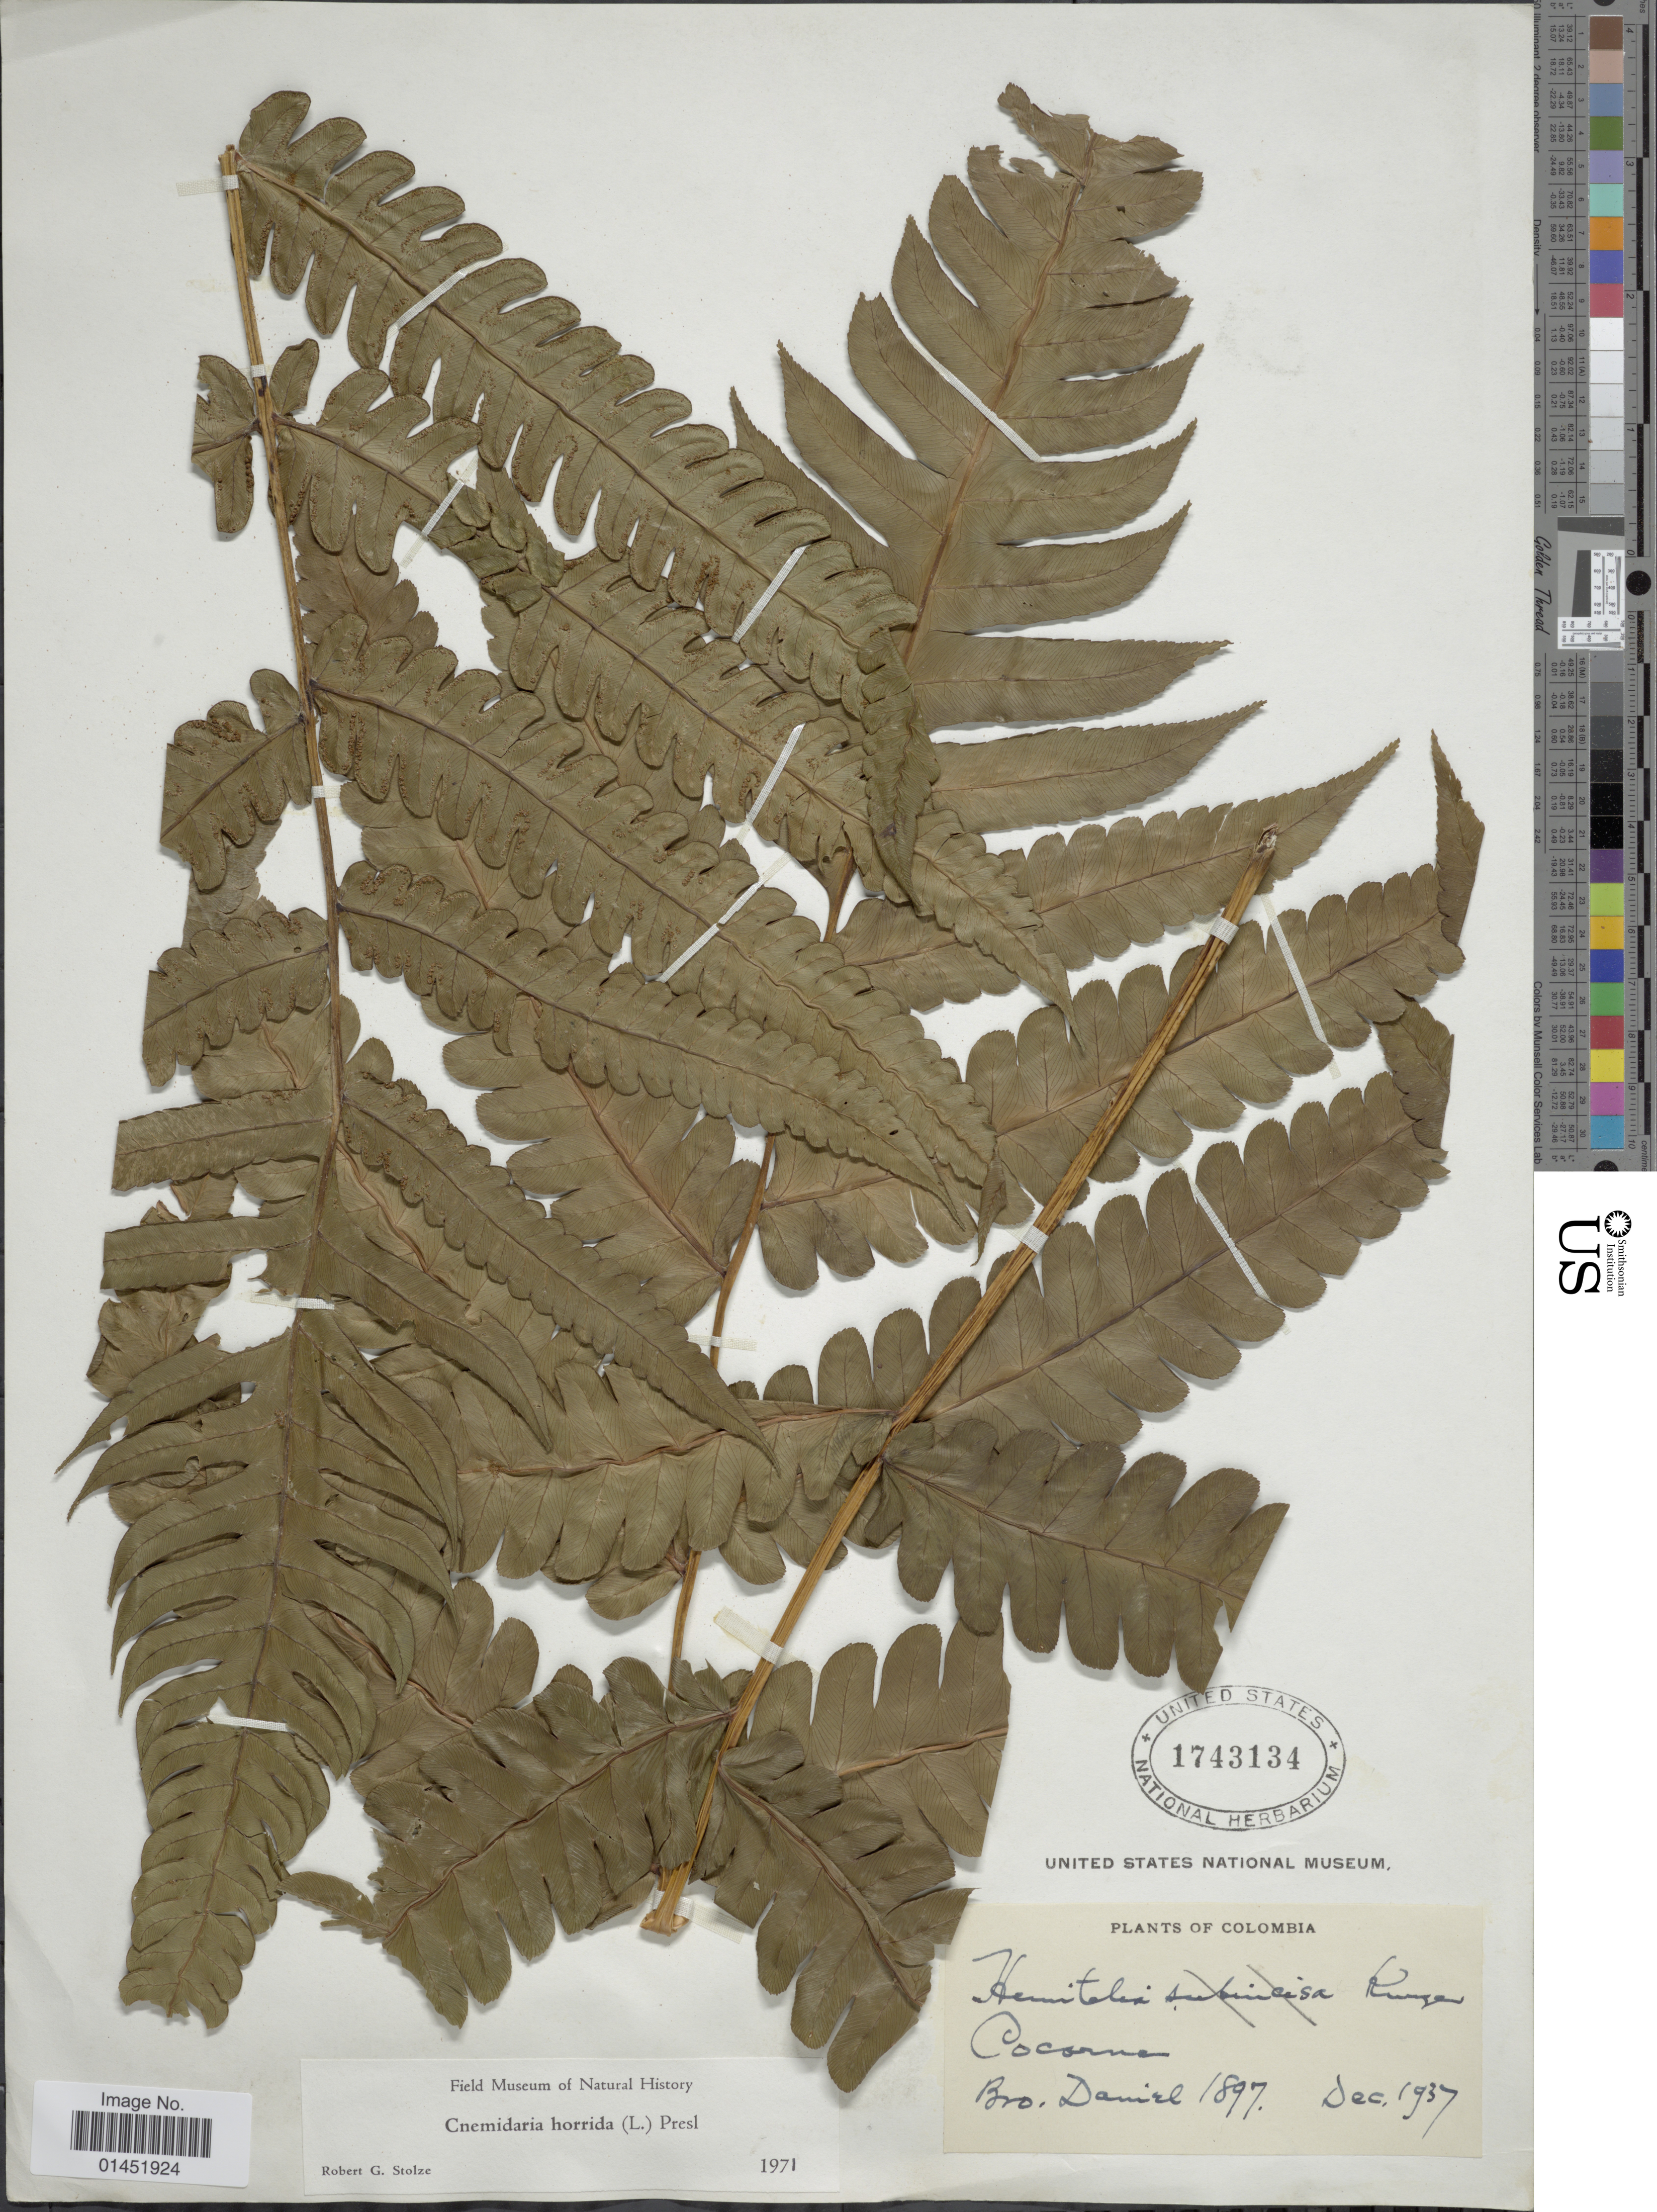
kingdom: Plantae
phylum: Tracheophyta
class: Polypodiopsida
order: Cyatheales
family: Cyatheaceae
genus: Cyathea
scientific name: Cyathea horrida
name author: (L.) Sm.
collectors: Bro. Daniel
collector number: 1897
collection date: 1937-12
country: Colombia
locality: Cocorna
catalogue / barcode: US 1743134